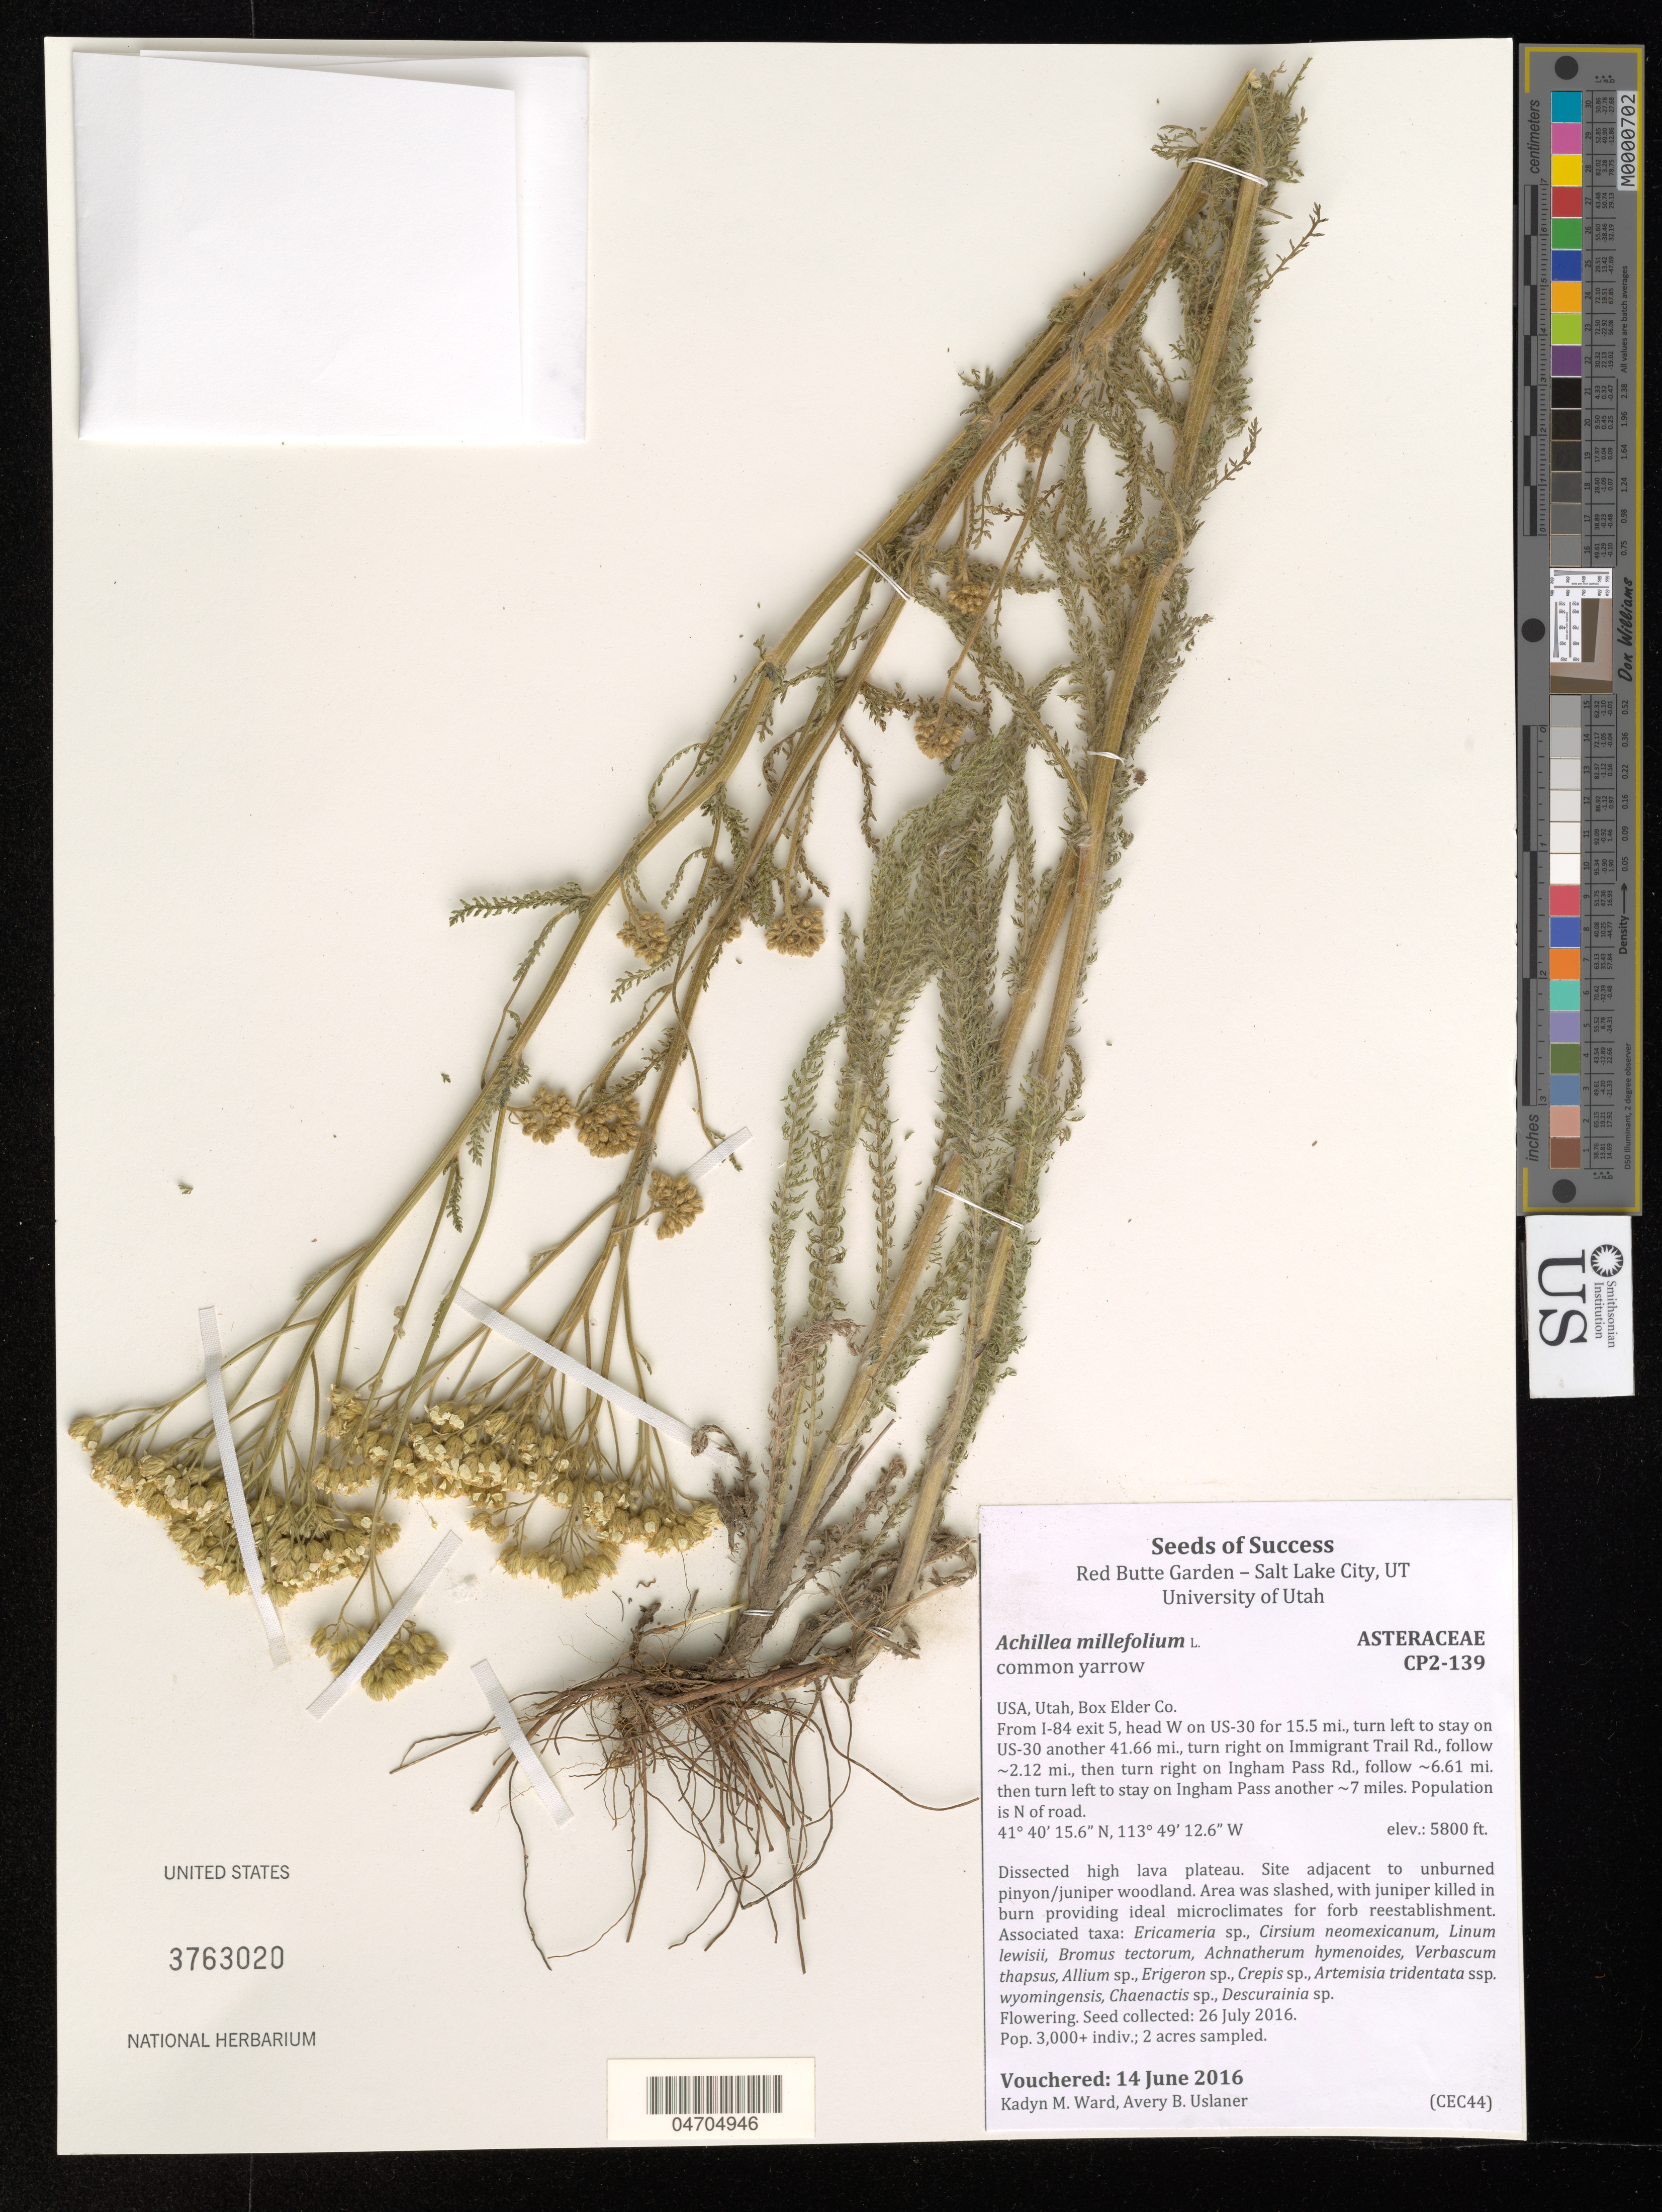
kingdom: Plantae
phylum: Tracheophyta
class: Magnoliopsida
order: Asterales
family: Asteraceae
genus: Achillea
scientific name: Achillea millefolium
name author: L.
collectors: K. Ward & A. Uslaner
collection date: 2016-06-14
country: United States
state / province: Utah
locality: Box Elder Co. From I-84 exit 5, head W on US-30 for 15.5 mi., turn left to stay on US-30 another 41.66 mi., turn right on Immigrant Trail Rd., follow ~2.12 mi., then turn right on Ingham Pass Rd., follow ~6.61 mi. then turn left to stay on Ingham Pass another ~7 miles. Population is N of road.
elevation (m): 1768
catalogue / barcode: US 3763020